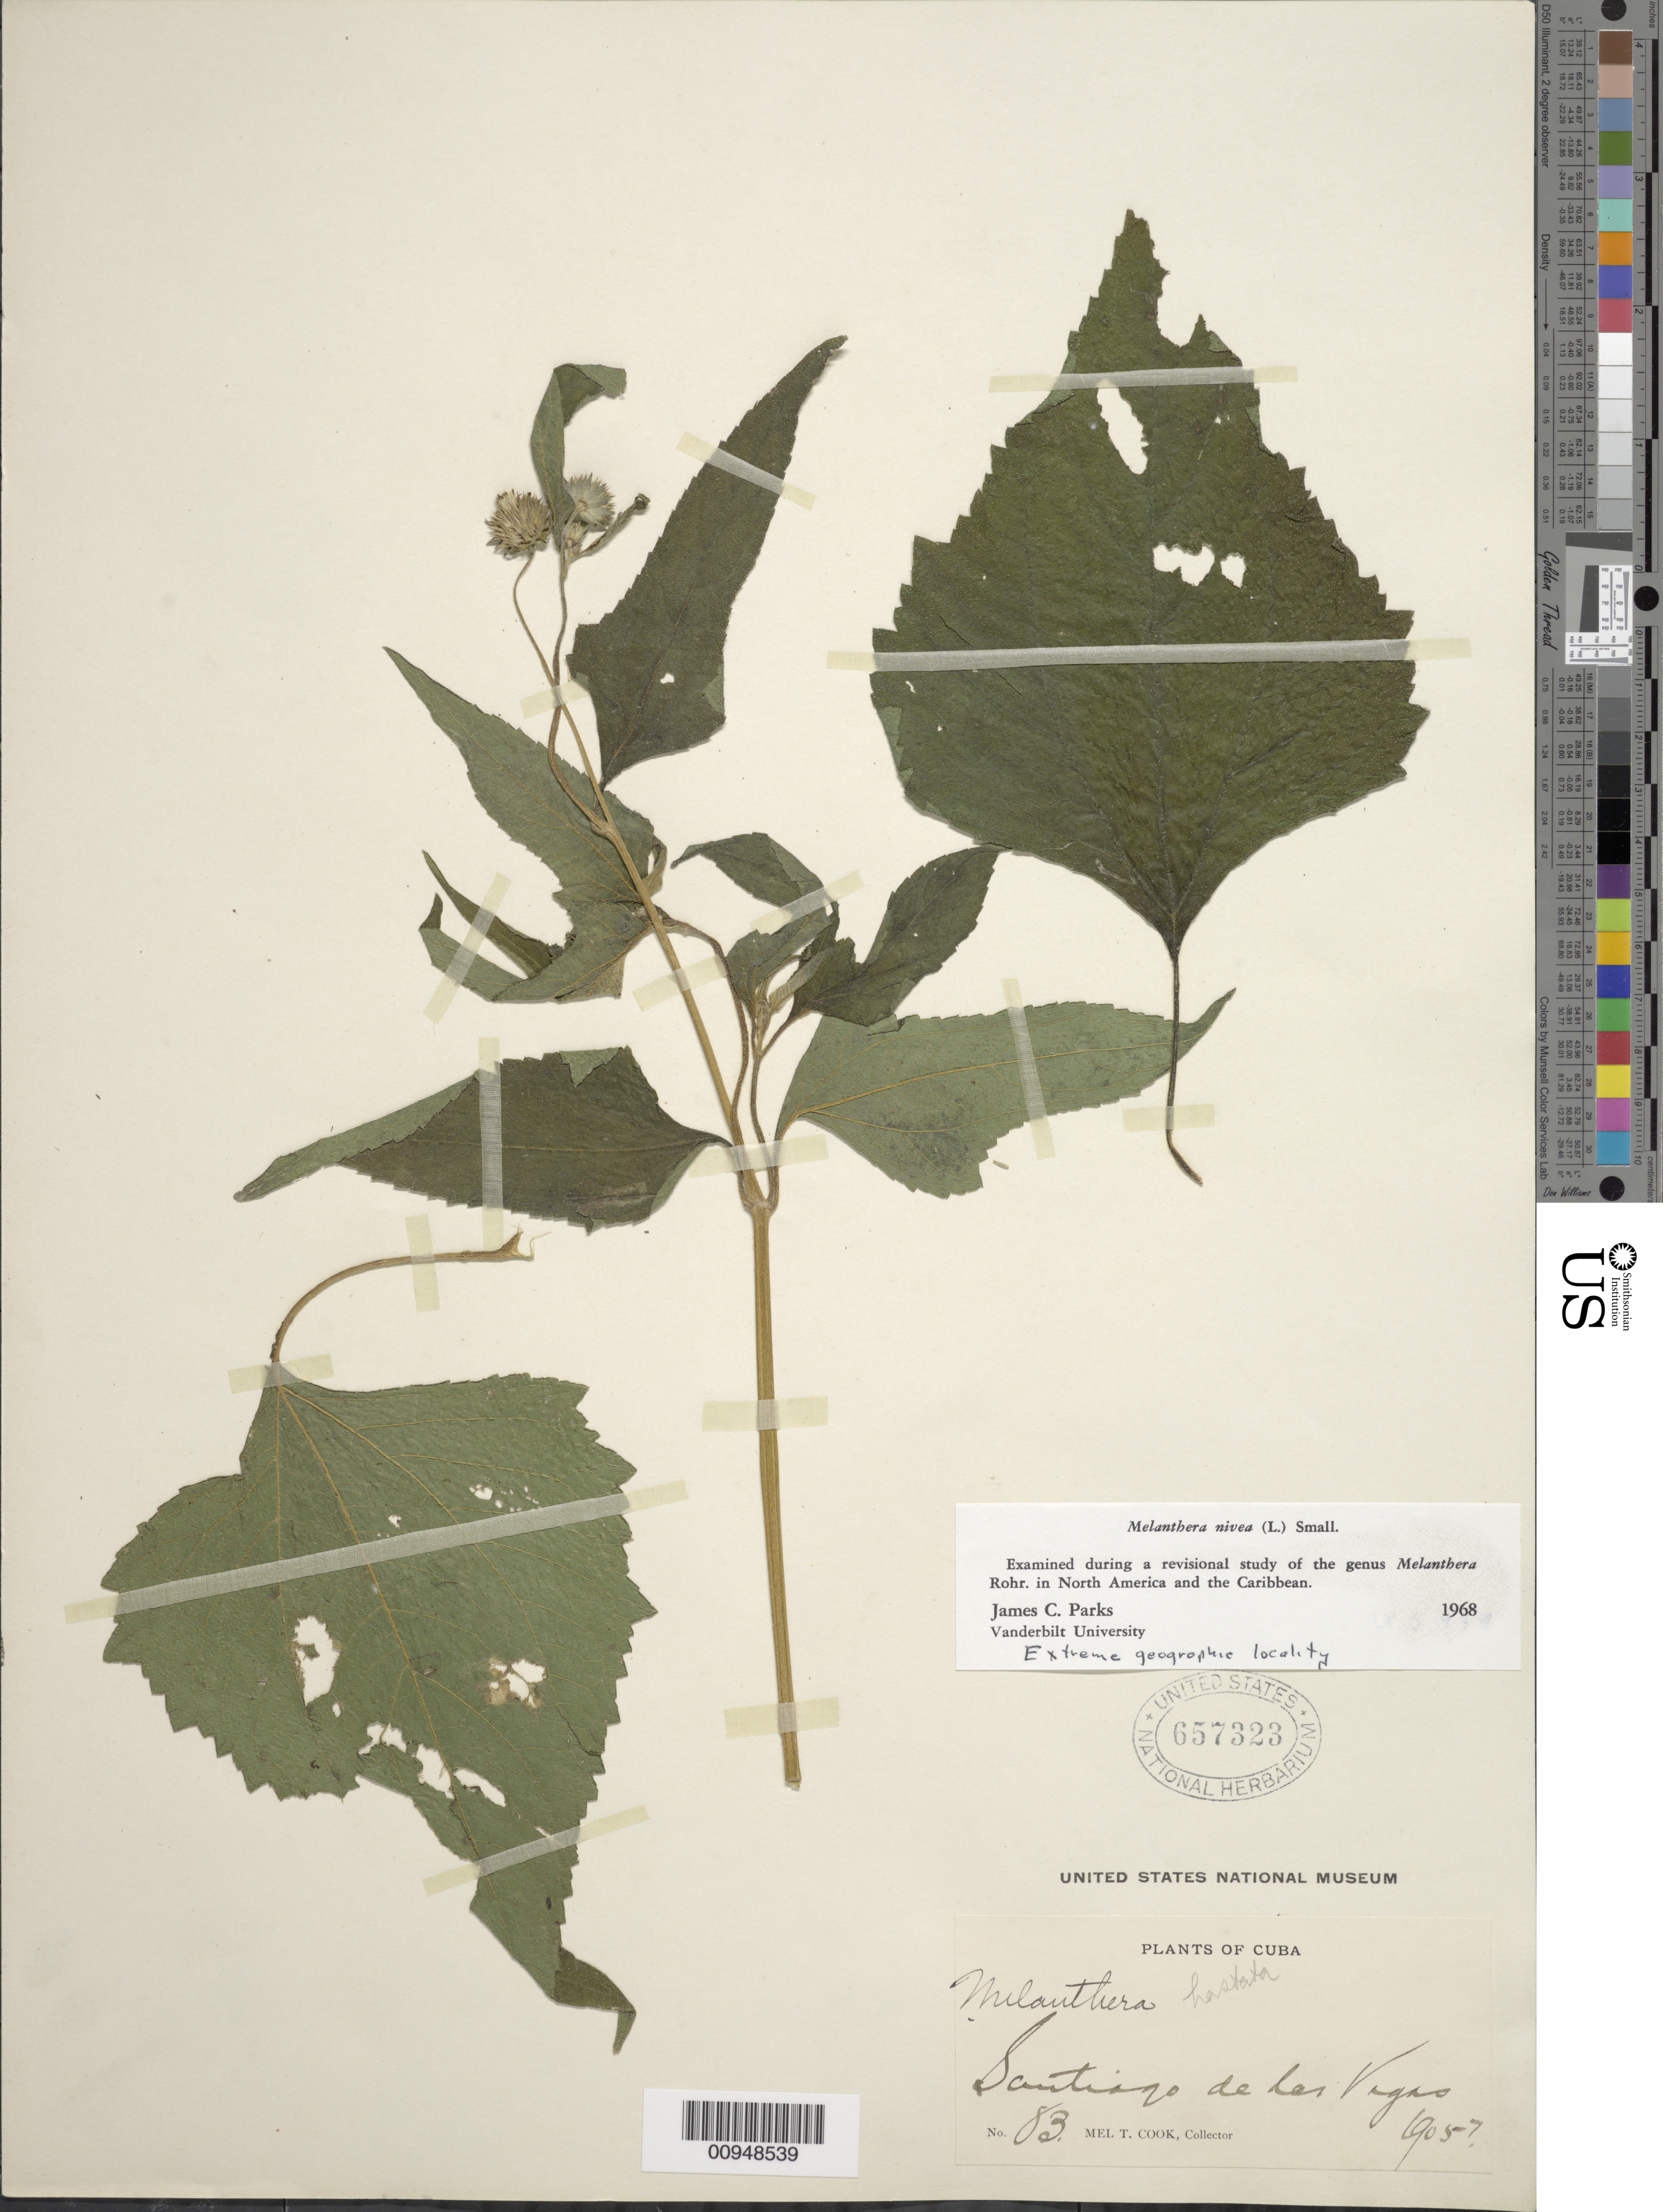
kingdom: Plantae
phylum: Tracheophyta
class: Magnoliopsida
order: Asterales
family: Asteraceae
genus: Melanthera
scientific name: Melanthera nivea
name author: (L.) Small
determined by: Parks, J. C.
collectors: M. T. Cook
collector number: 83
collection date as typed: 1905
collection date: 1905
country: Cuba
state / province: La Habana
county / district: Municipio Boyeros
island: Cuba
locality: Santiago de las Vegas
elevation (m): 97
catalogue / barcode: US 657323